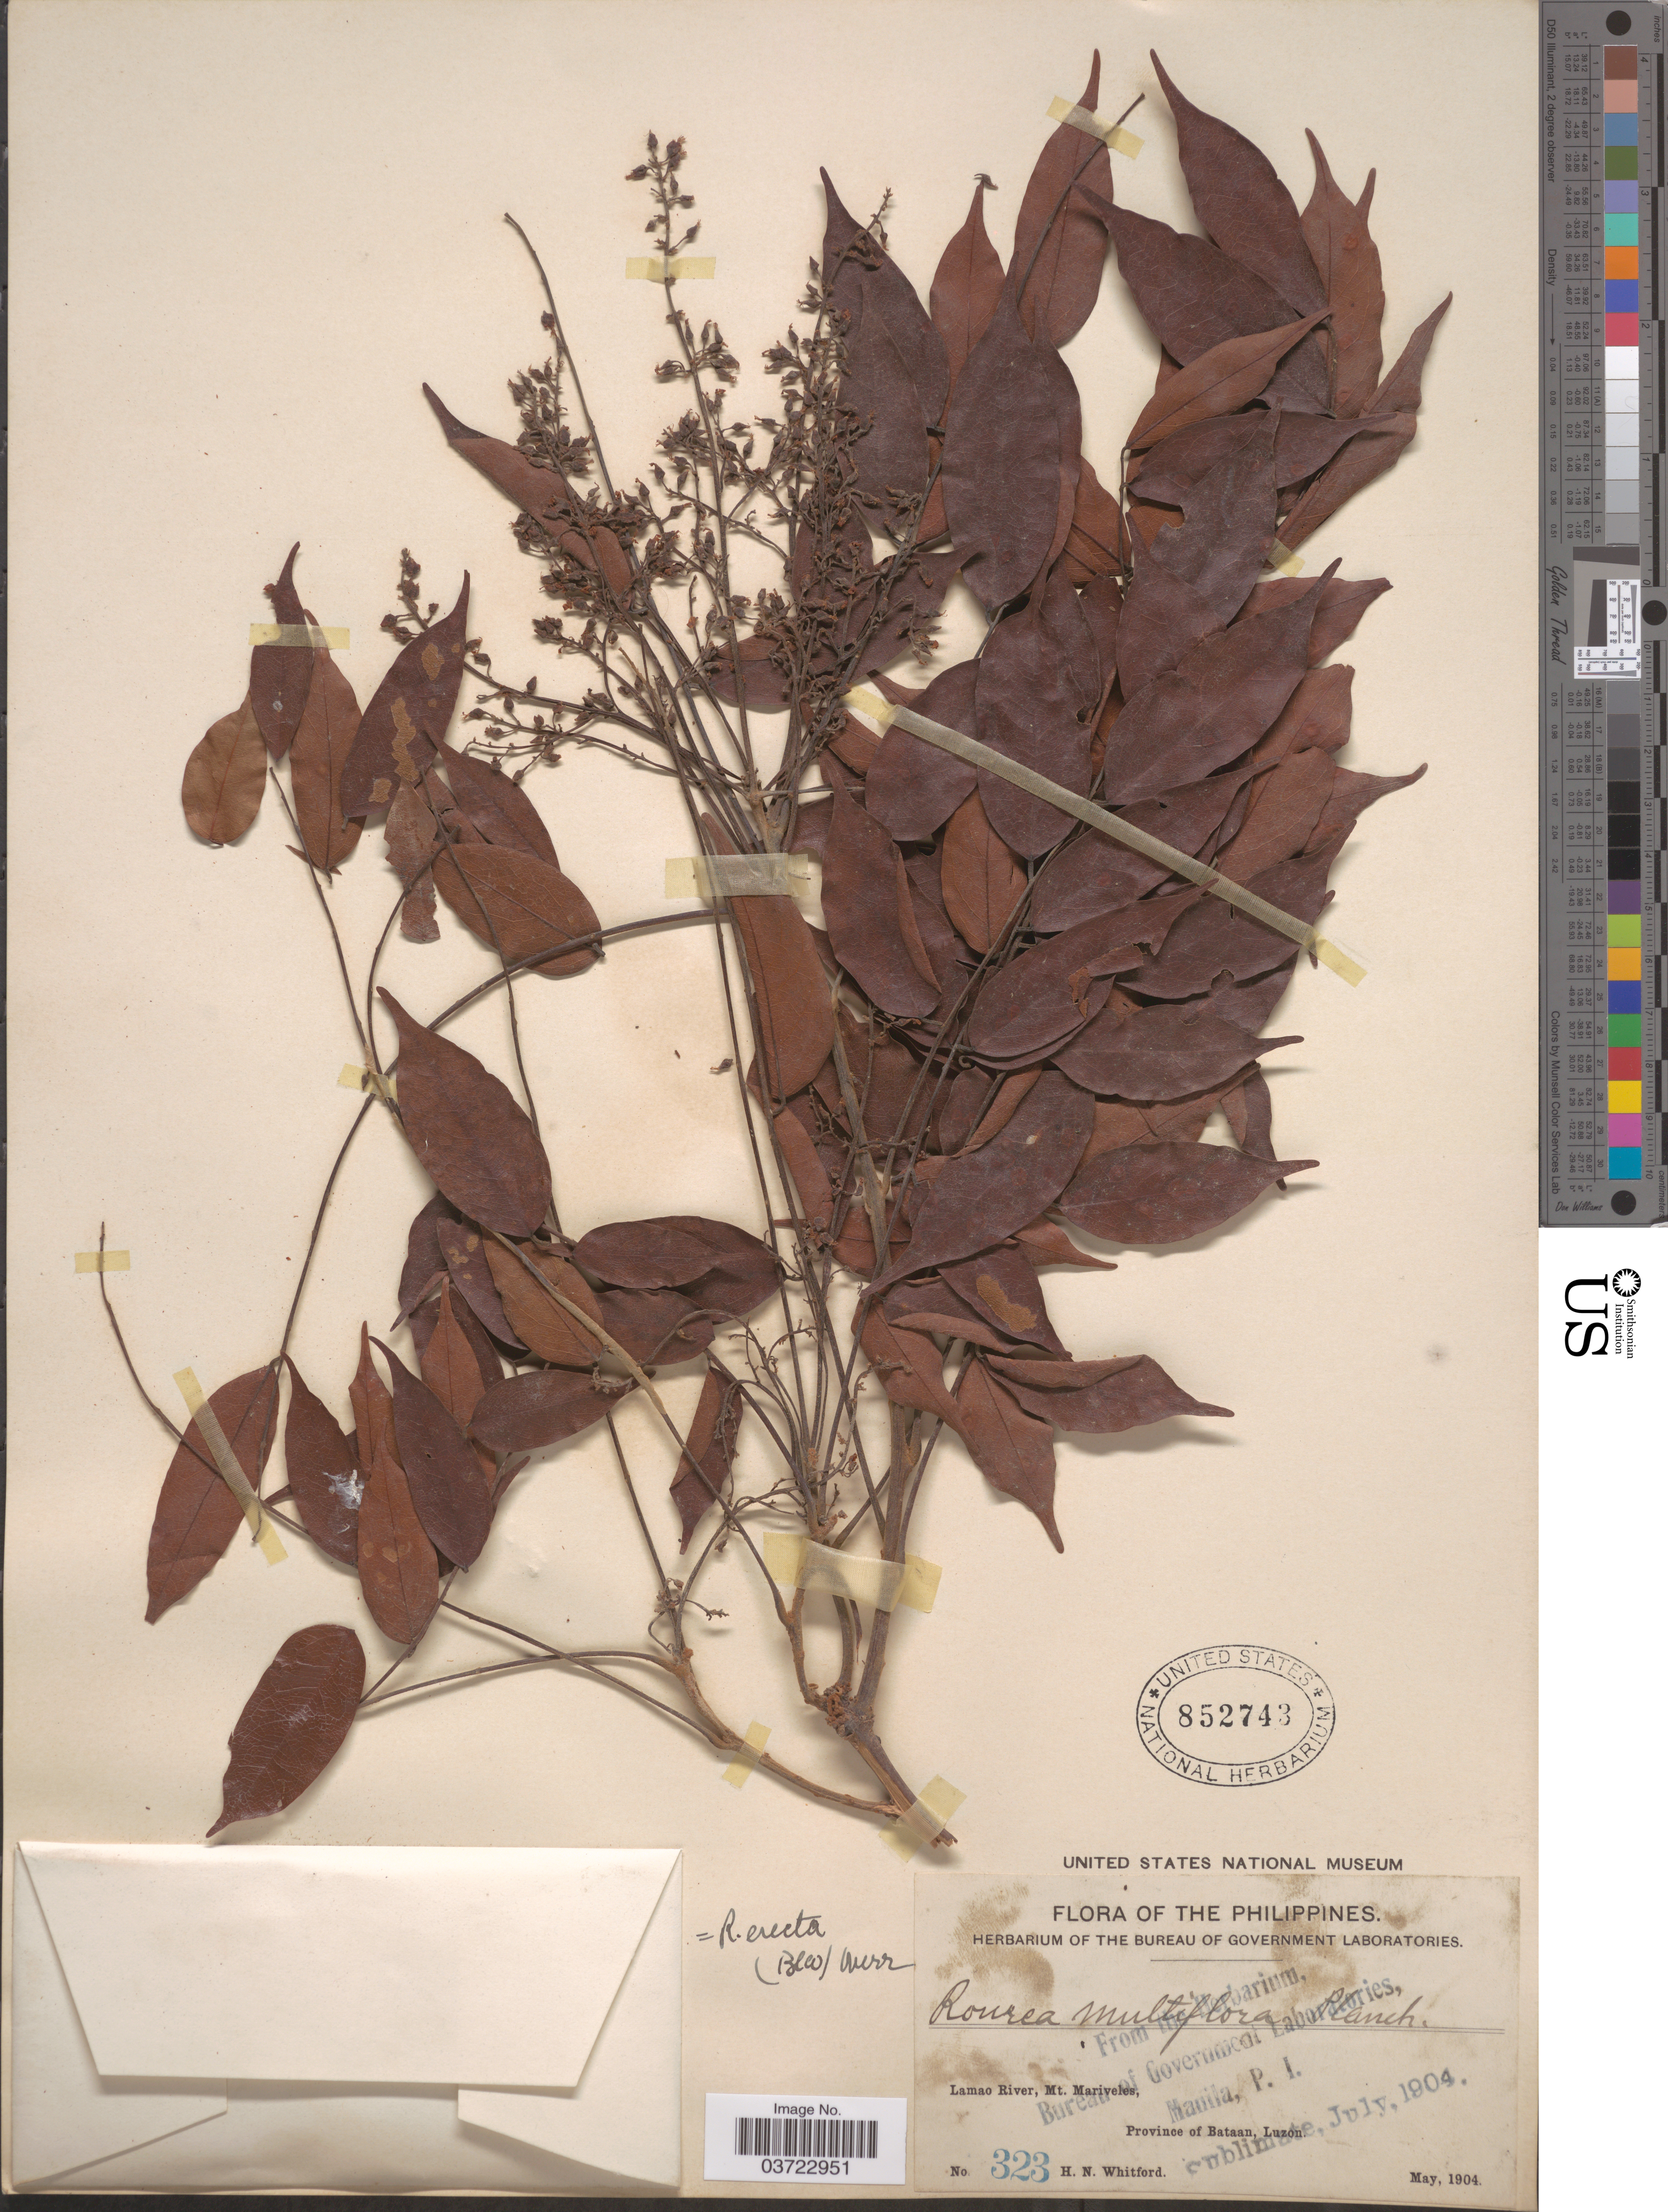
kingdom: Plantae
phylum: Tracheophyta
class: Magnoliopsida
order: Oxalidales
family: Connaraceae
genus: Rourea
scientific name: Rourea erecta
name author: (Blanco) Merr.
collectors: H. N. Whitford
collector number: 323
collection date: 1904-05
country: Philippines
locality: Lamao River, Mt. Mariveles, Province of Bataan, Luzon.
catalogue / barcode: US 852743